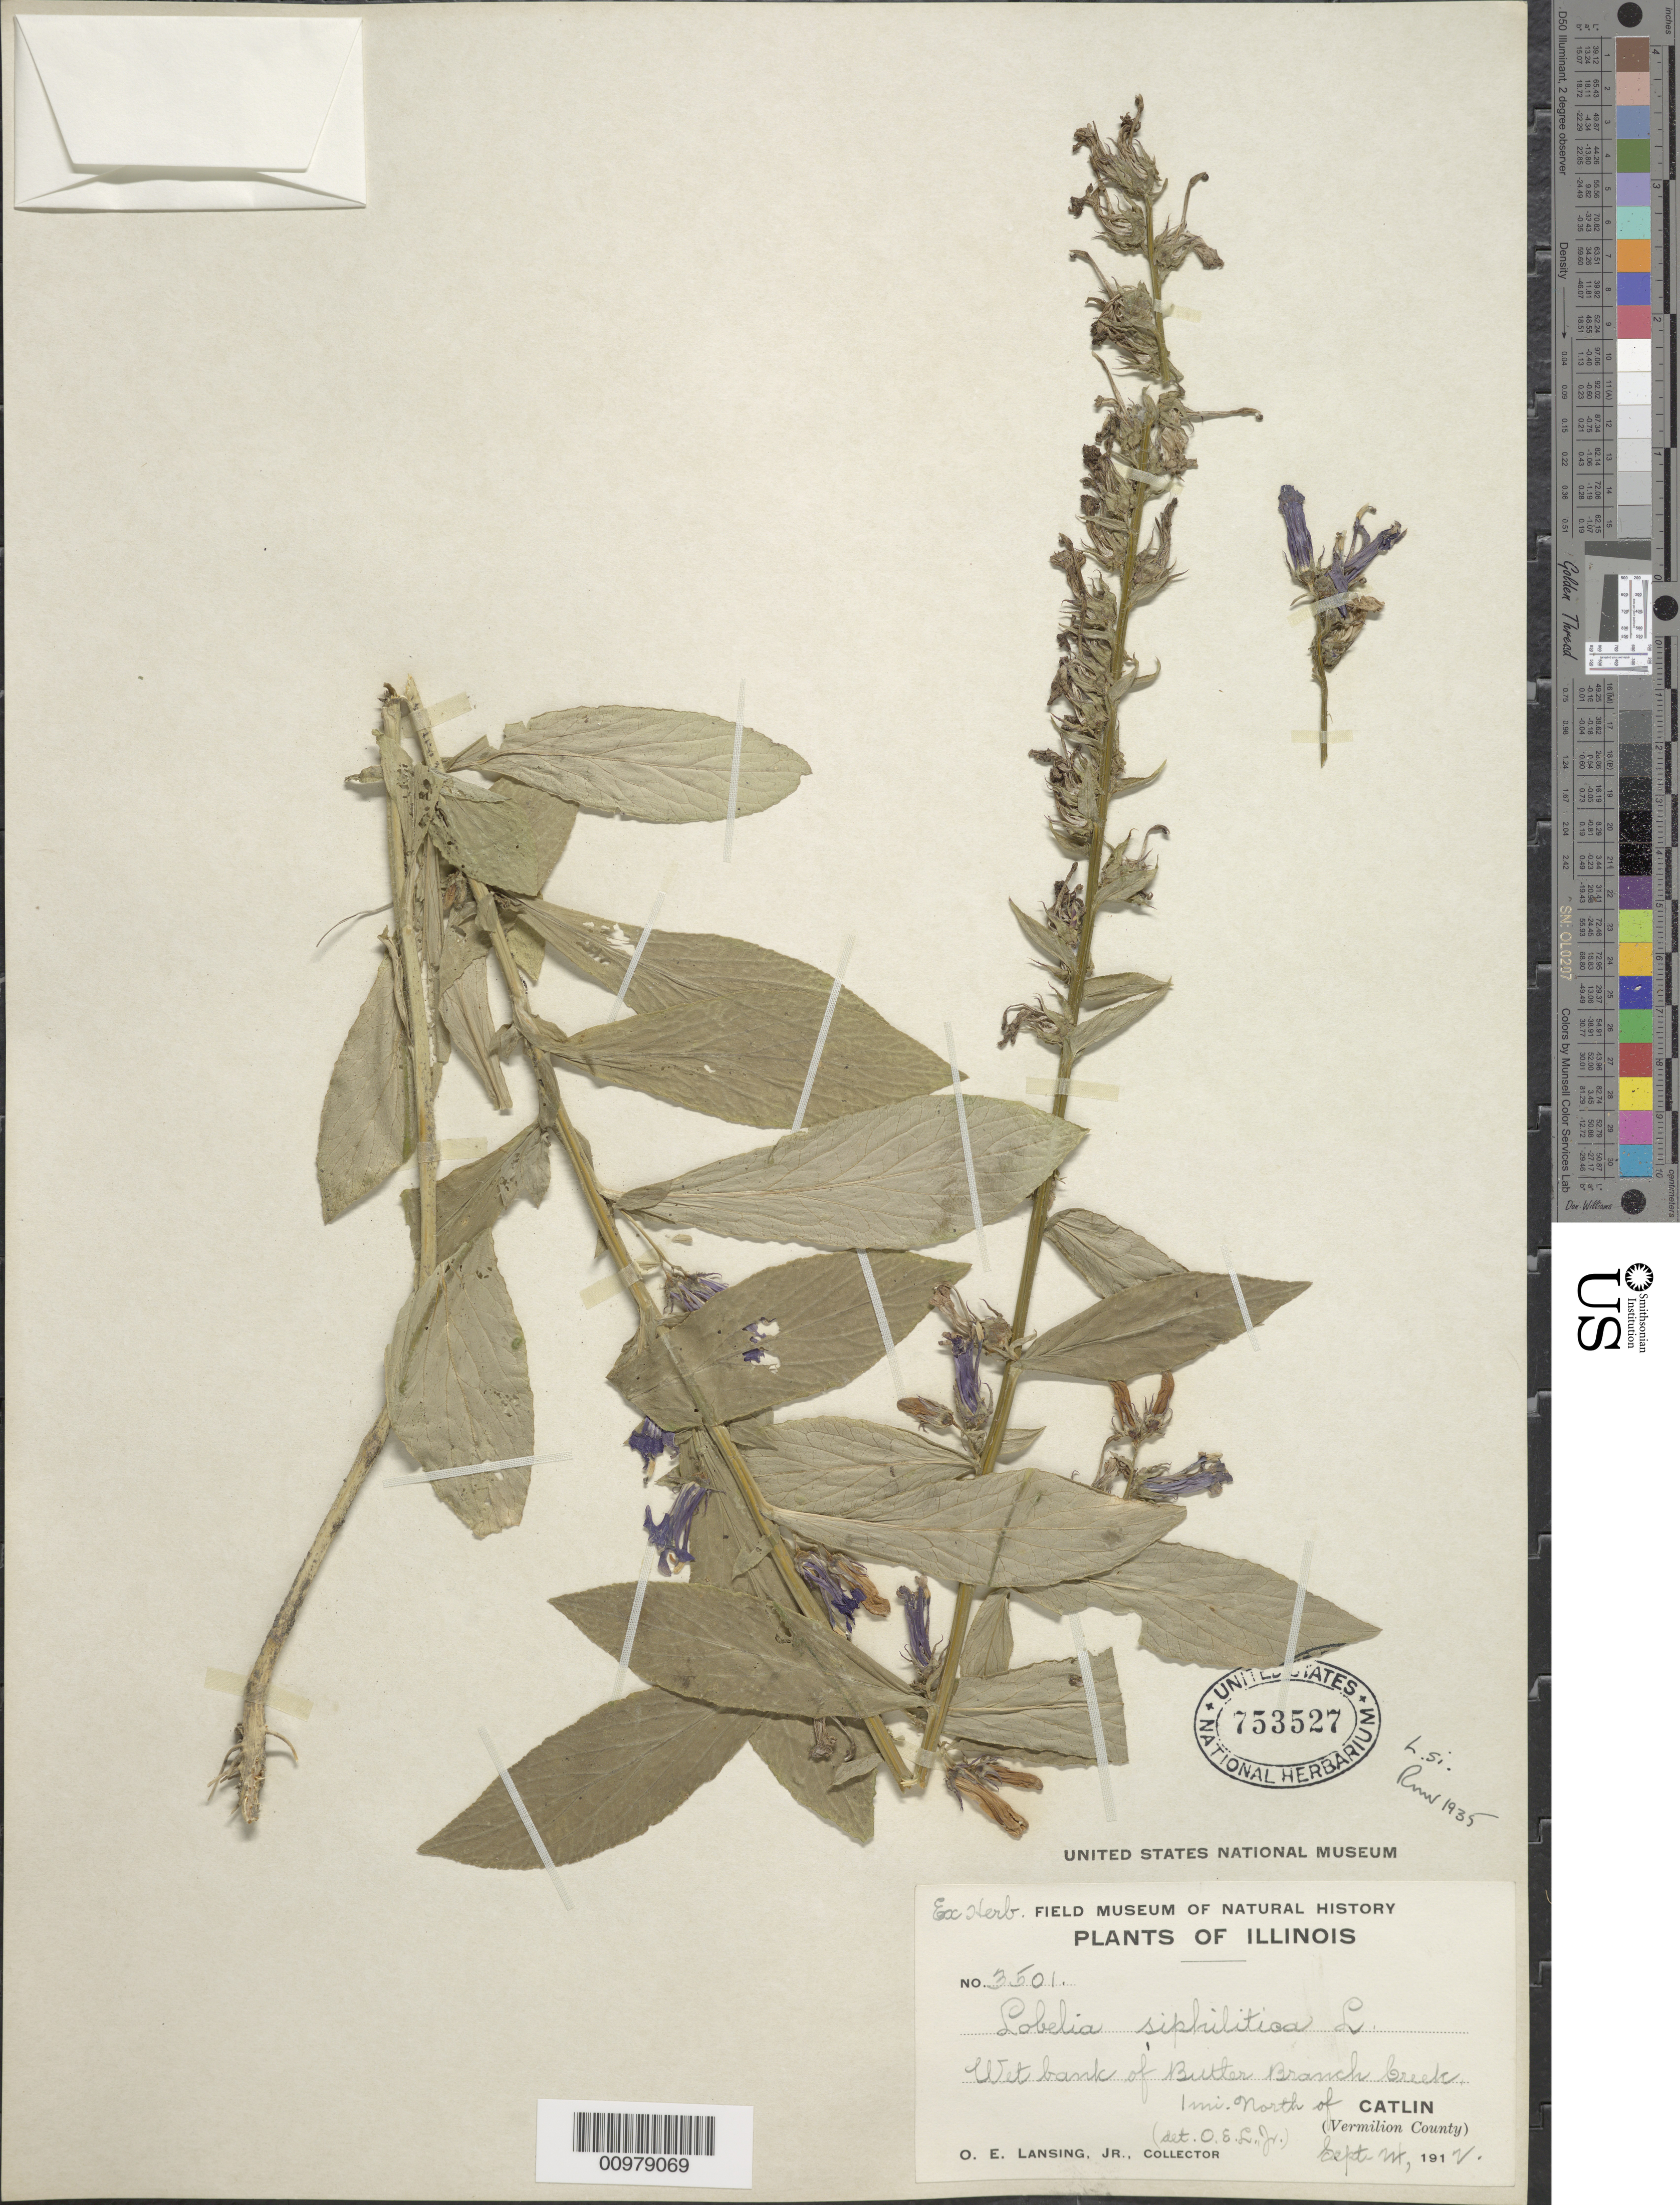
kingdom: Plantae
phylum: Tracheophyta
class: Magnoliopsida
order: Asterales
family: Campanulaceae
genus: Lobelia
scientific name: Lobelia siphilitica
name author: L.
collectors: O. Lansing Jr.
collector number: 3501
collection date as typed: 24 Sep 1912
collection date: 1912-09-24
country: United States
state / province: Illinois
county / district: Vermilion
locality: Butler Branch Creek, 1 mi. North of Catlin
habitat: wet bank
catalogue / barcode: US 753527